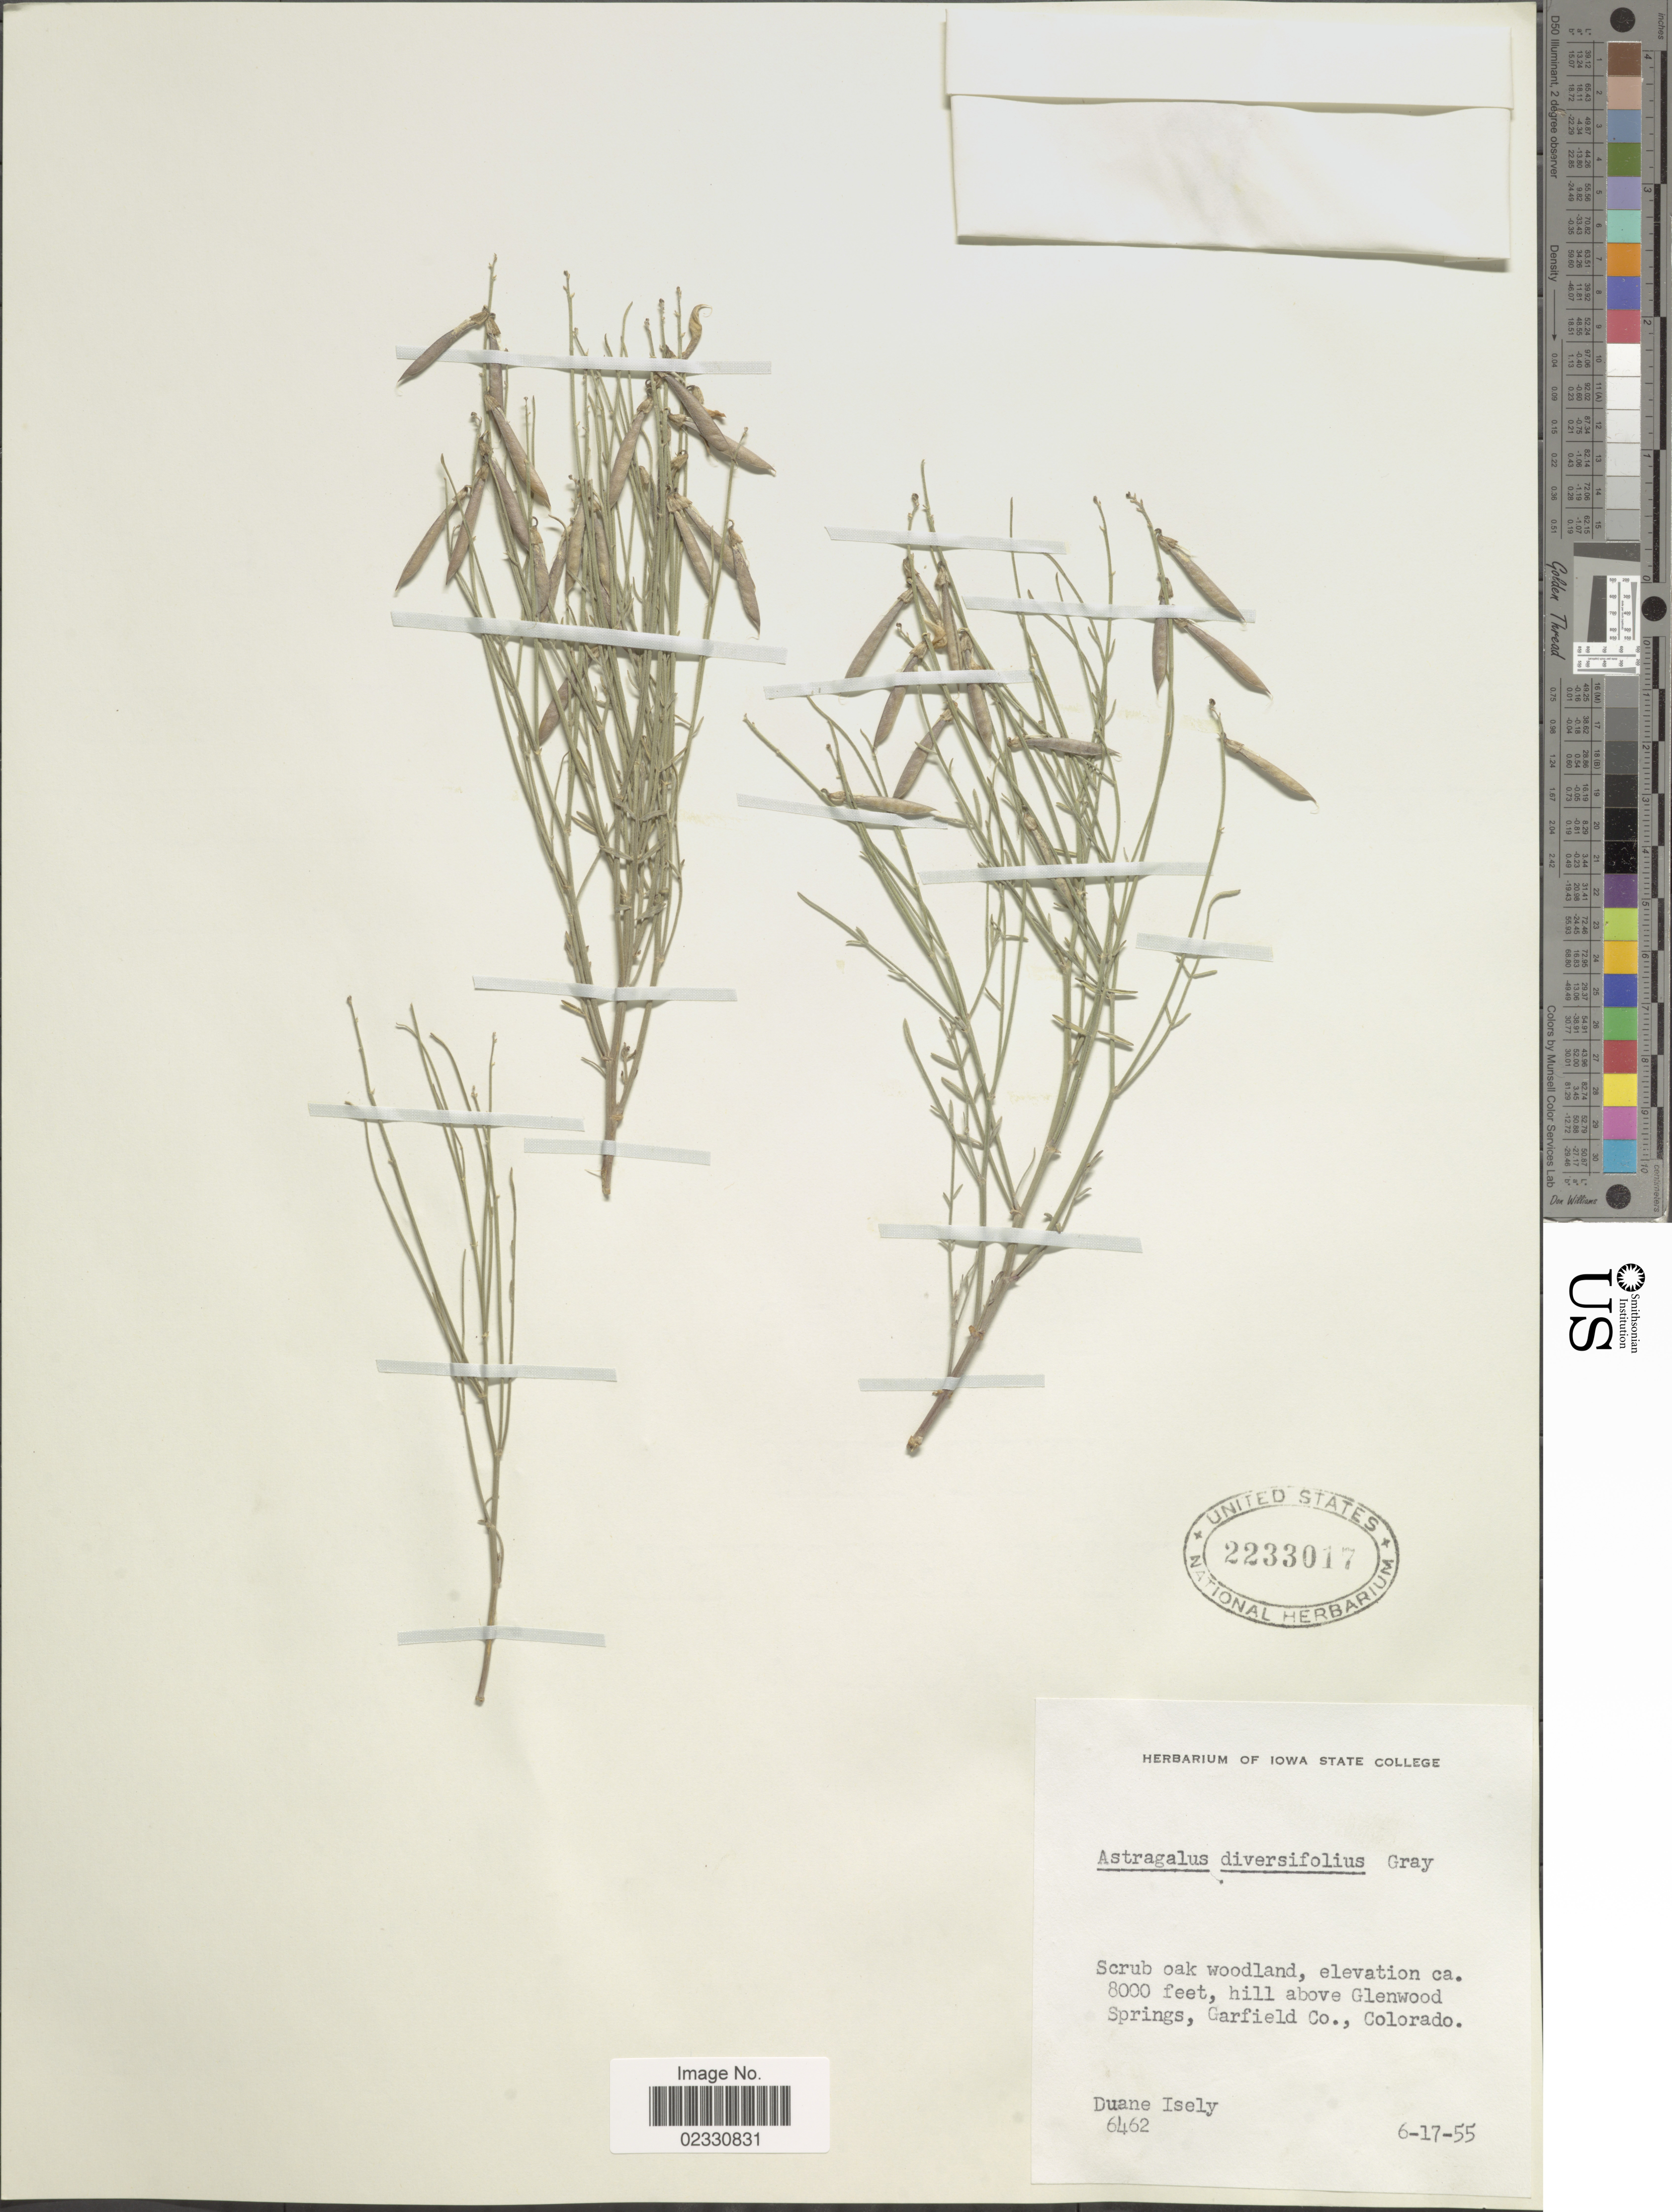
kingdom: Plantae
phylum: Tracheophyta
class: Magnoliopsida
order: Fabales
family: Fabaceae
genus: Astragalus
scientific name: Astragalus diversifolius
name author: A. Gray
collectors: D. Isely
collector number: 6462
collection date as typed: Transcribed d/m/y: 17/6/55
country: United States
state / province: Colorado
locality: Scrub oak woodland, hill above Glenwood Springs, Garfield Co.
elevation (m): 2438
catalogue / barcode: US 2233017